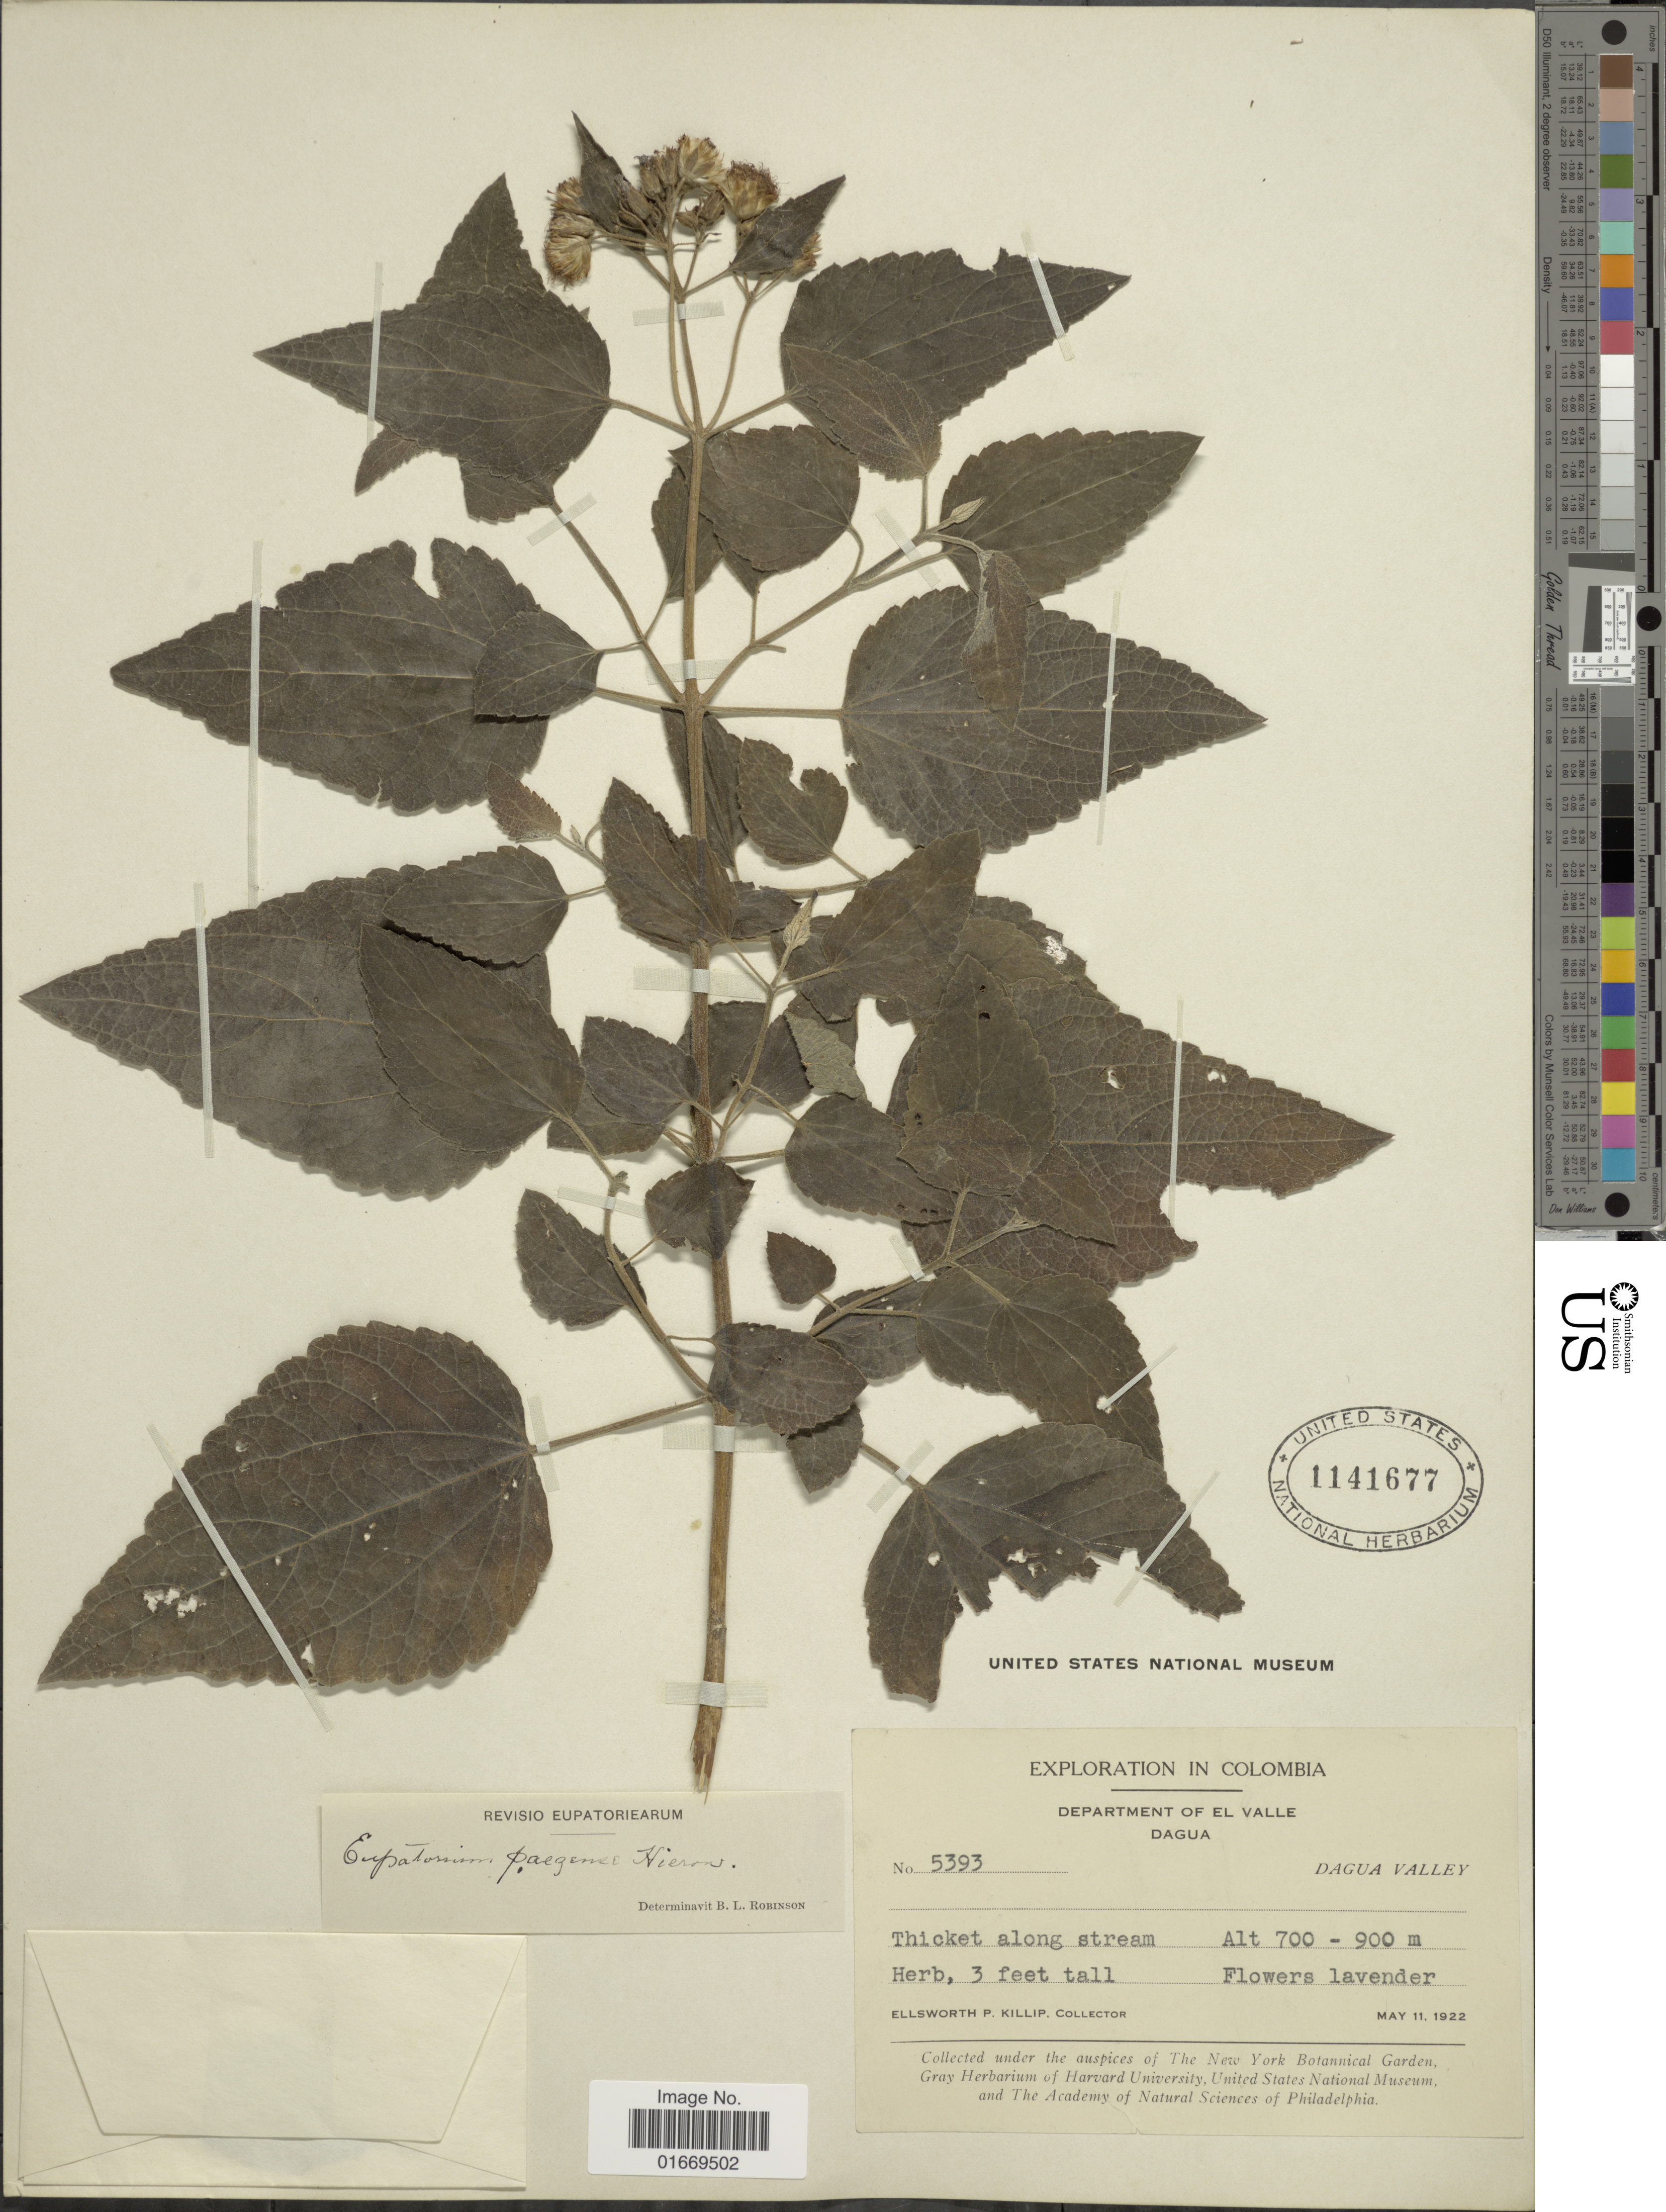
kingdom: Plantae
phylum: Tracheophyta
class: Magnoliopsida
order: Asterales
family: Asteraceae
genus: Bartlettina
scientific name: Bartlettina paezensis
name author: (Hieron.) R.M. King & H. Rob.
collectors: E. P. Killip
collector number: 5393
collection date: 1922-05-11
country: Colombia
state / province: Valle del Cauca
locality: Department of El Valle, Dagua, Dagua Valley, Thicket along stream, Flowers lavender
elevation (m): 700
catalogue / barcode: US 1141677